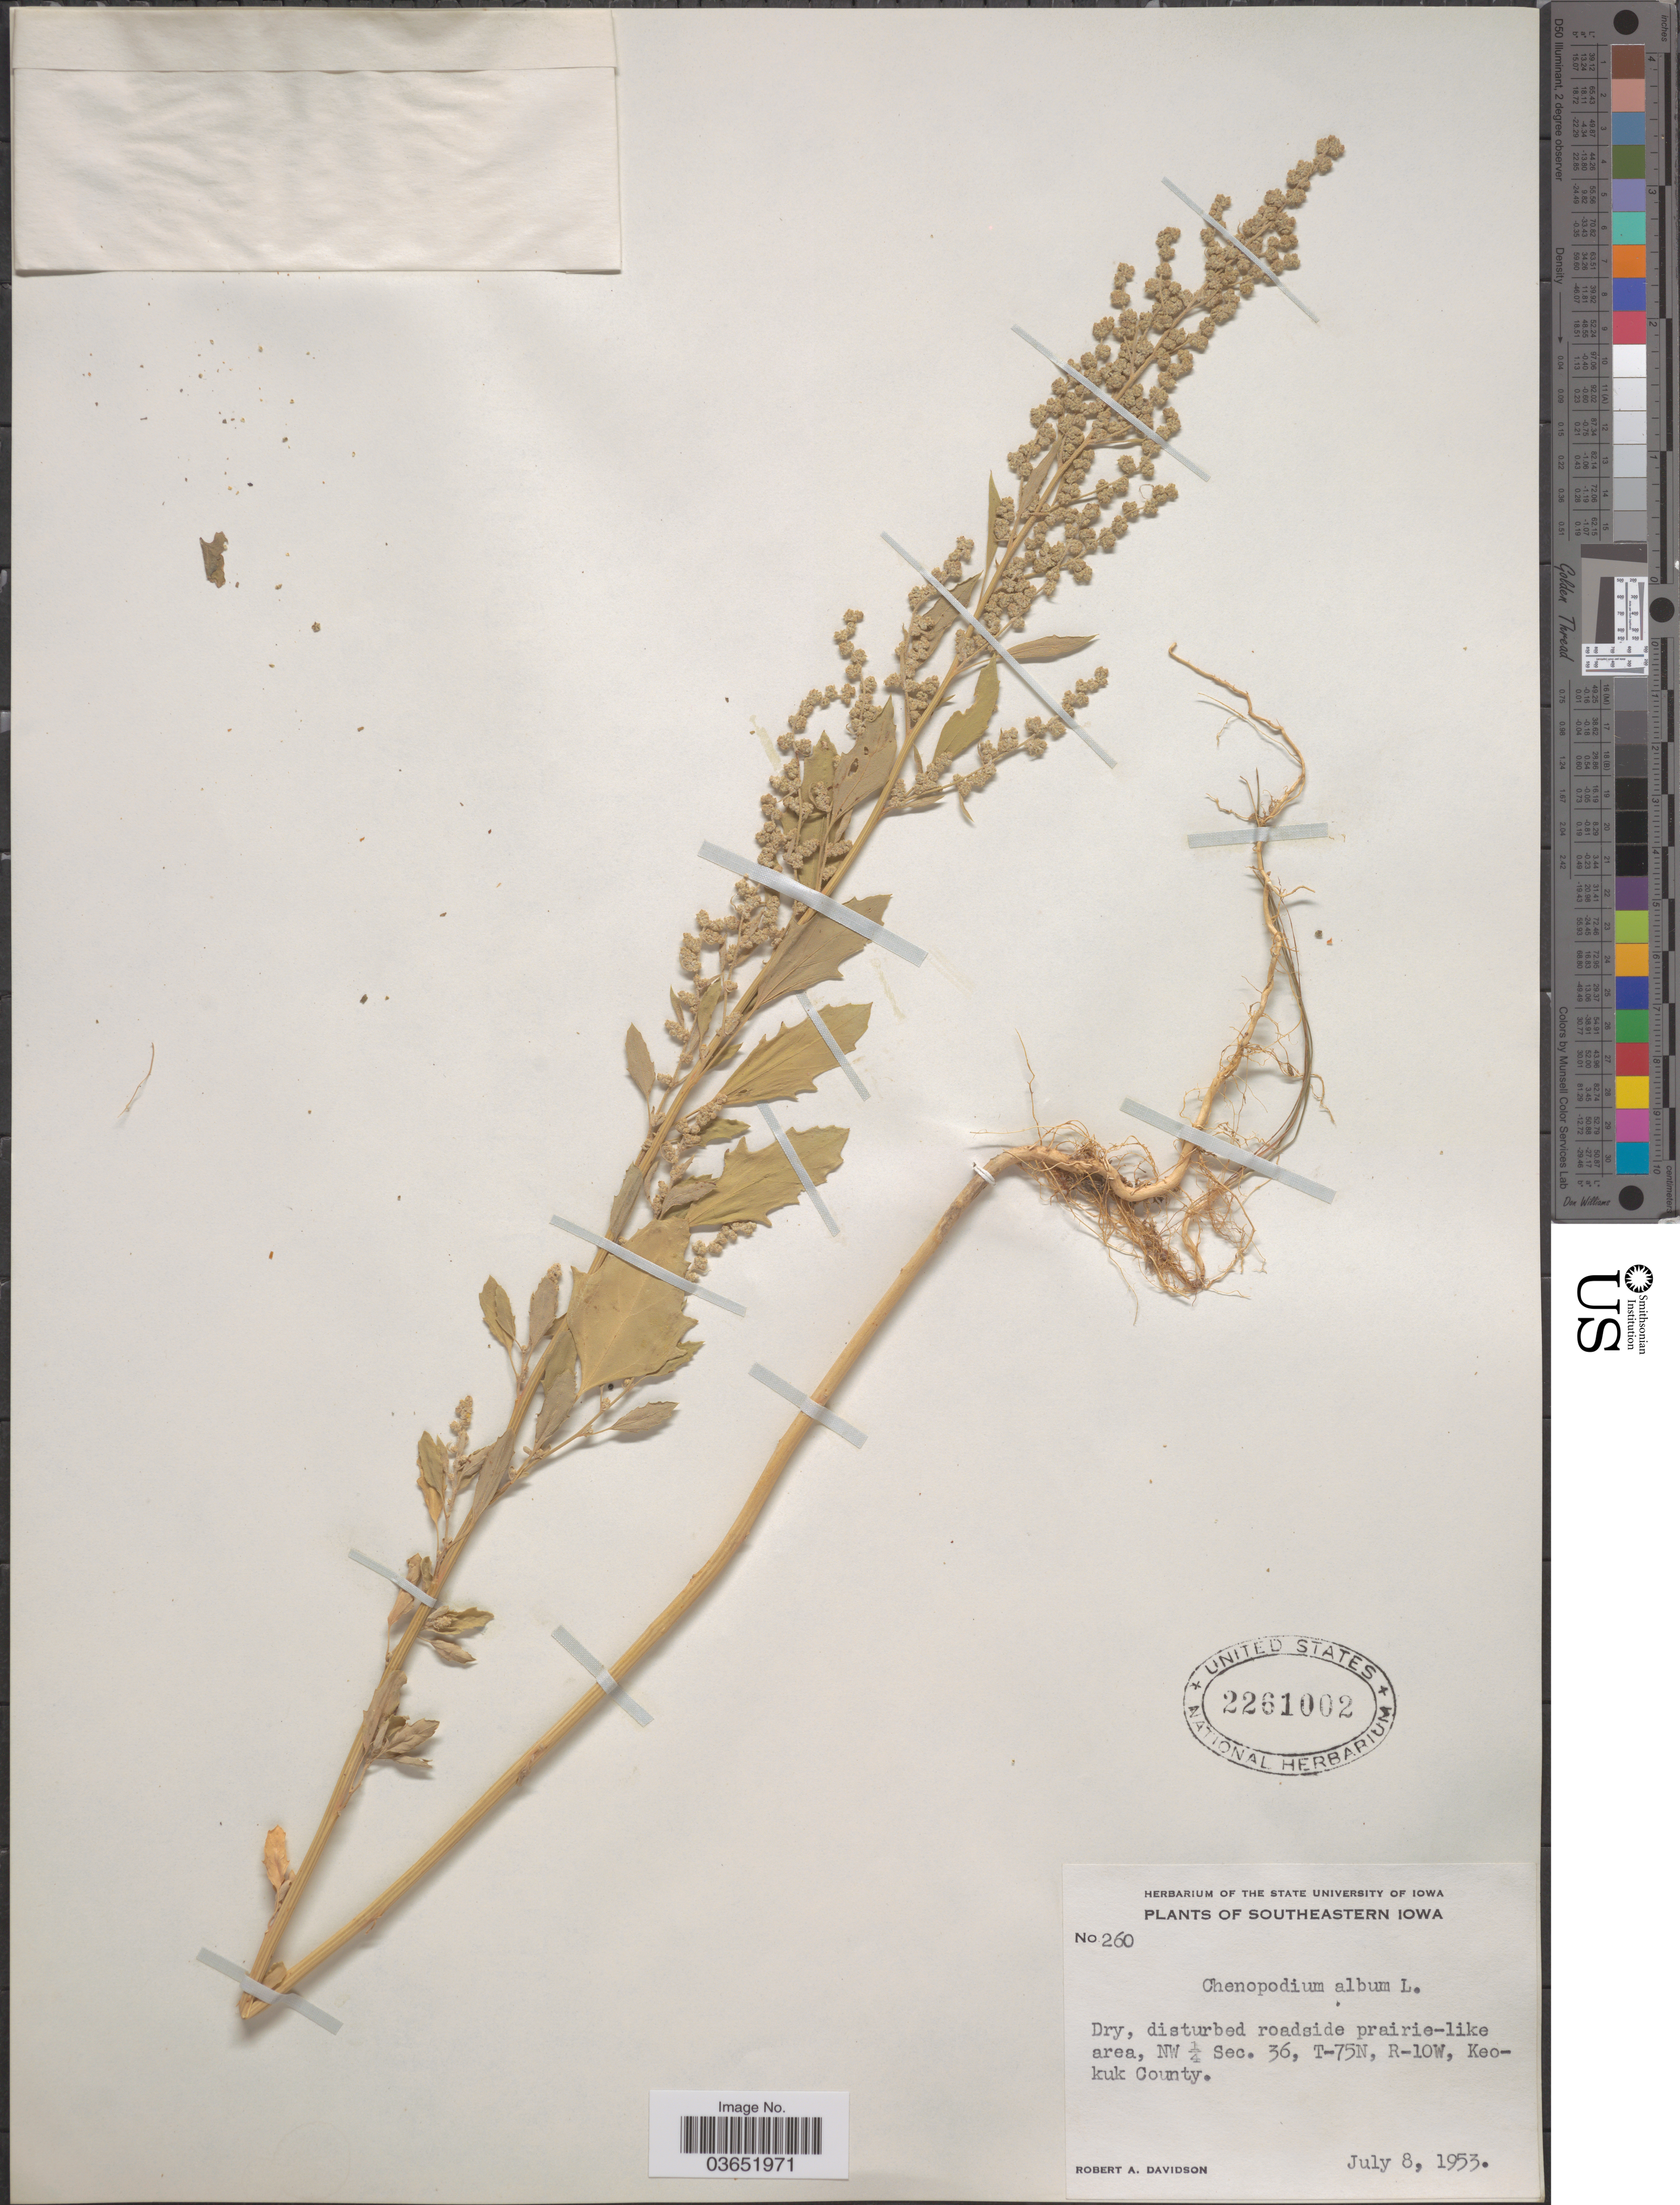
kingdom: Plantae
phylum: Tracheophyta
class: Magnoliopsida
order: Caryophyllales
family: Amaranthaceae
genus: Chenopodium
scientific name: Chenopodium album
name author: L.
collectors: R. A. Davidson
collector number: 260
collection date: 1953-07-08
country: United States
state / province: Iowa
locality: Southeastern Iowa. NW ¼ Sec. 36, T-75N, R-10W, Keokuk County.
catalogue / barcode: US 2261002